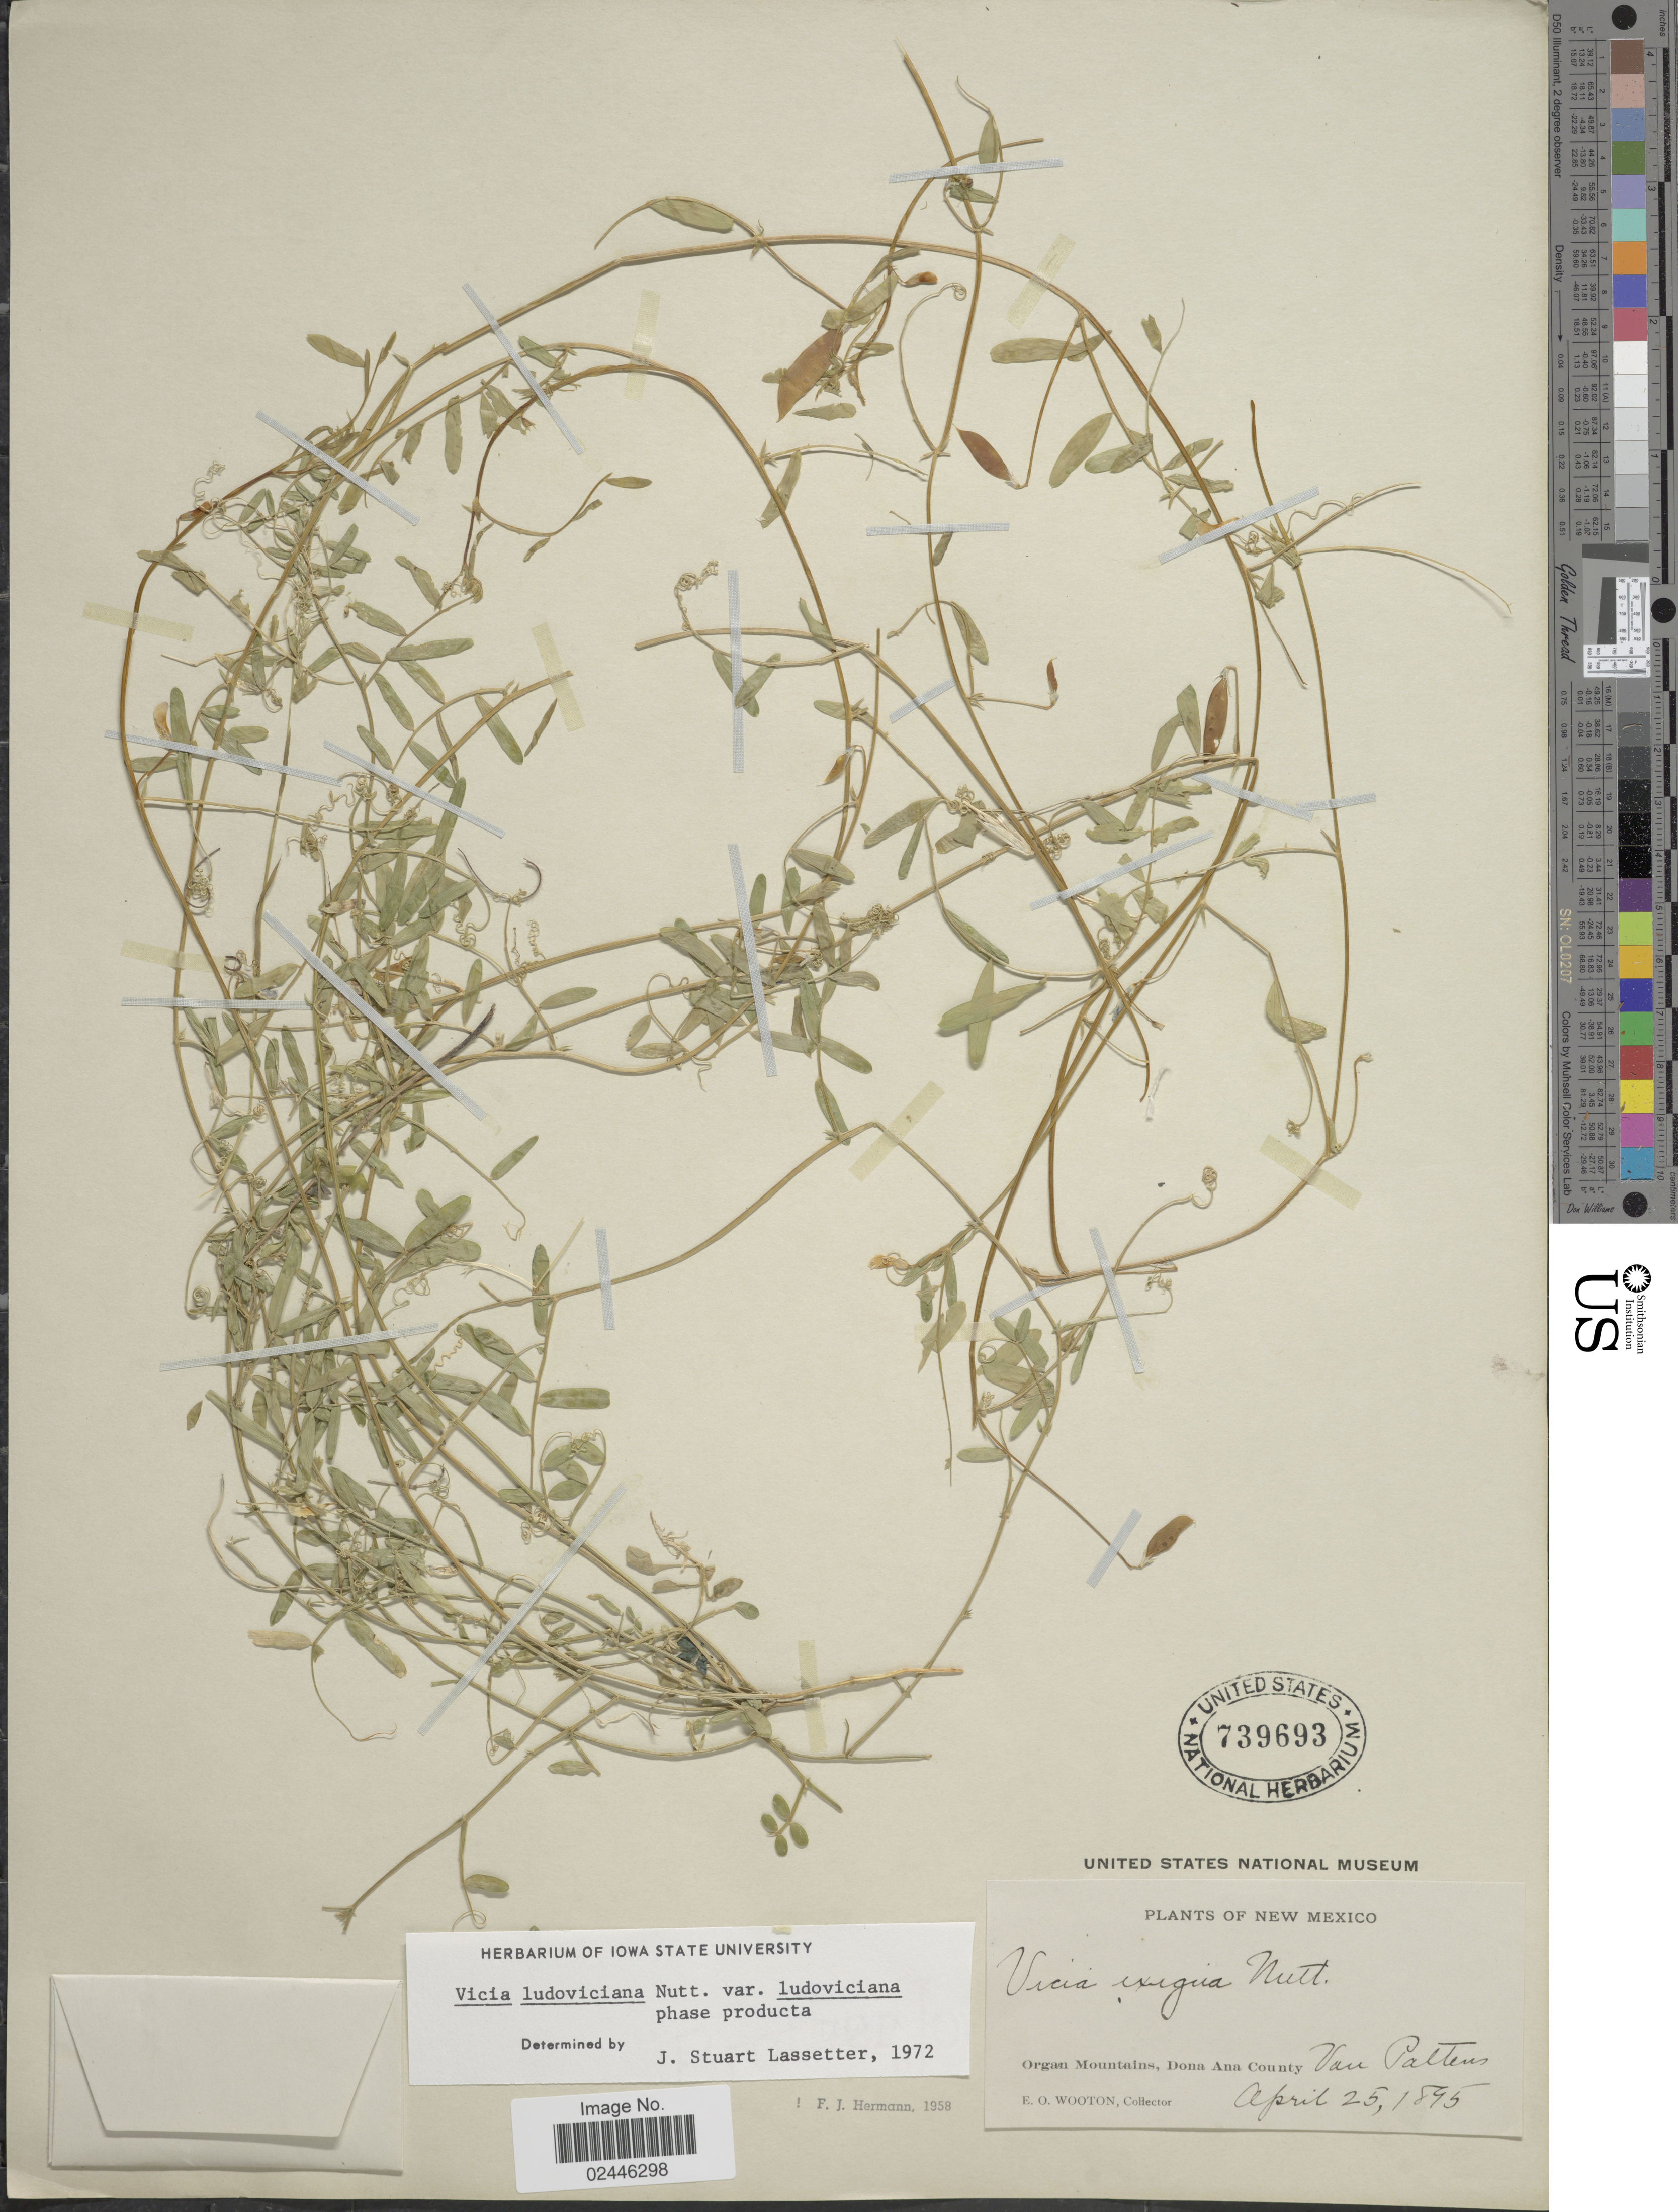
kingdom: Plantae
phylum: Tracheophyta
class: Magnoliopsida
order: Fabales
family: Fabaceae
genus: Vicia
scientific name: Vicia ludoviciana var. ludoviciana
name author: Nutt. ex Torr. & A. Gray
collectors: E. O. Wooton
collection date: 1895-04-25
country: United States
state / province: New Mexico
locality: Organ Mountains, Dona Ana County, Van Paltens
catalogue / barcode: US 739693